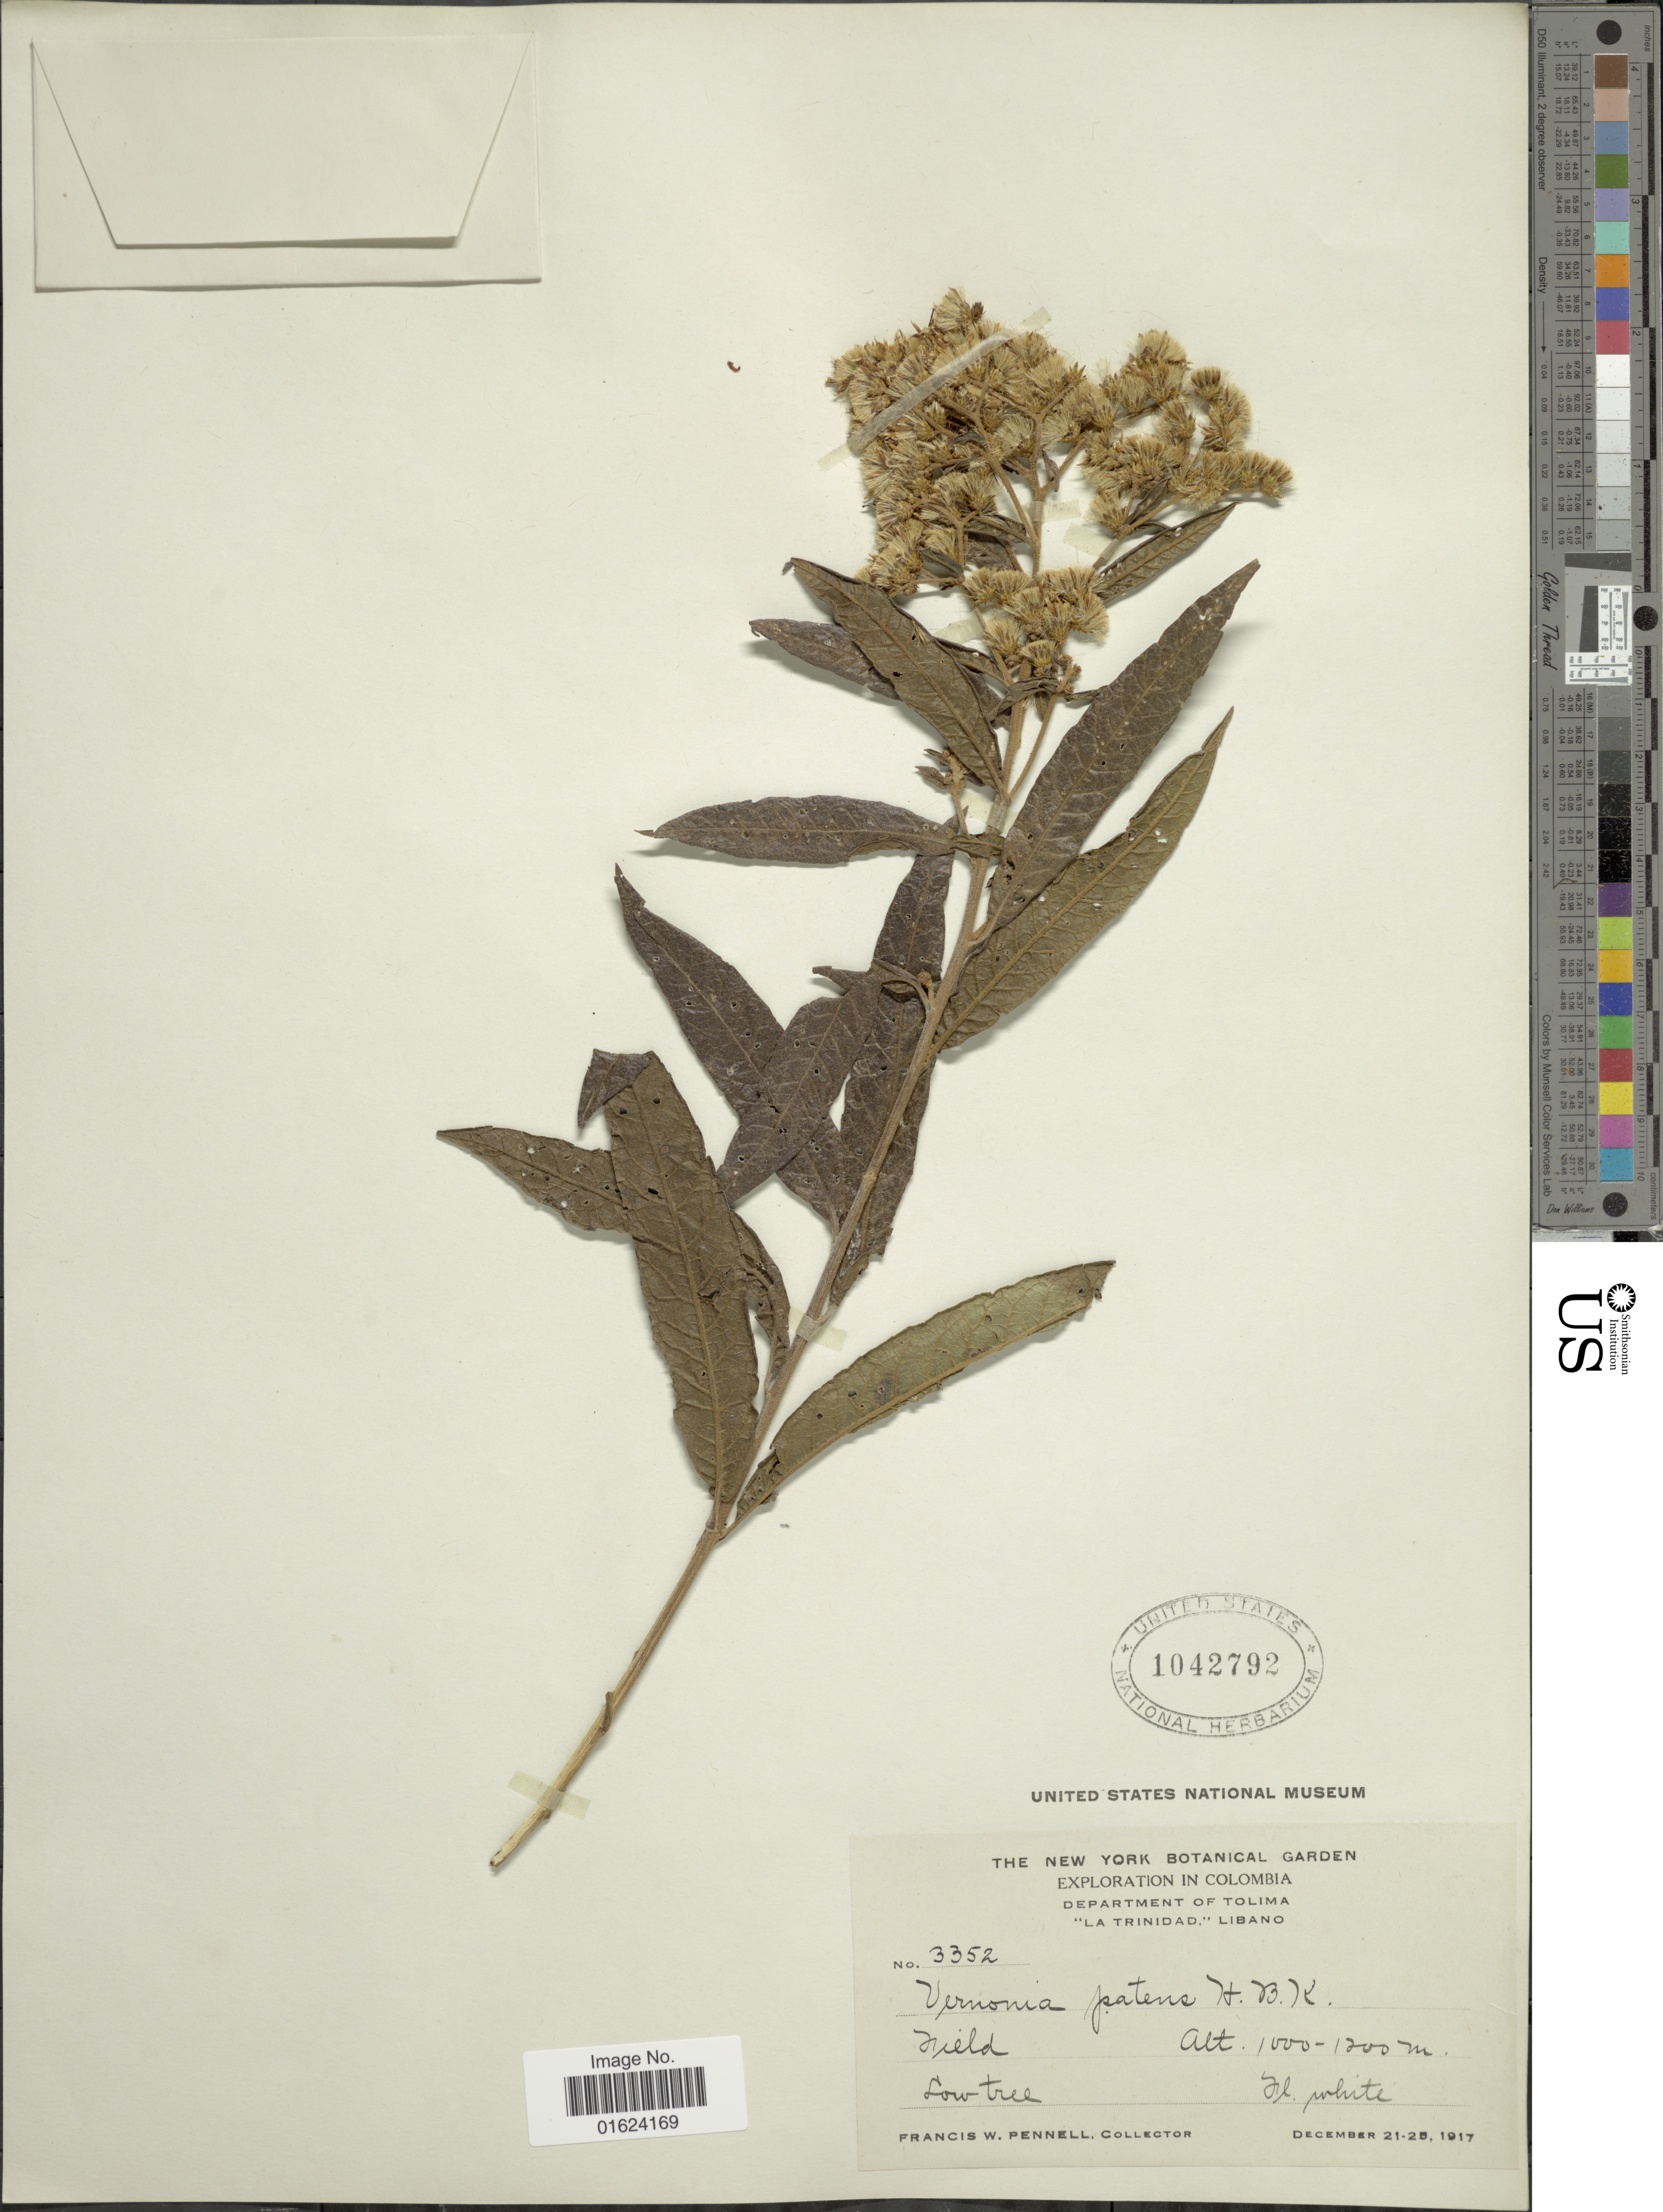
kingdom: Plantae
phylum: Tracheophyta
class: Magnoliopsida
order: Asterales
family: Asteraceae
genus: Vernonanthura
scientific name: Vernonanthura patens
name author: (Kunth) H. Rob.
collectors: F. W. Pennell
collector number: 3352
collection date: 1917-12-21/1917-12-25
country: Colombia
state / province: Tolima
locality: Department of Tolima "La Trinidad," Libano.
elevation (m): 1000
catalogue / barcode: US 1042792